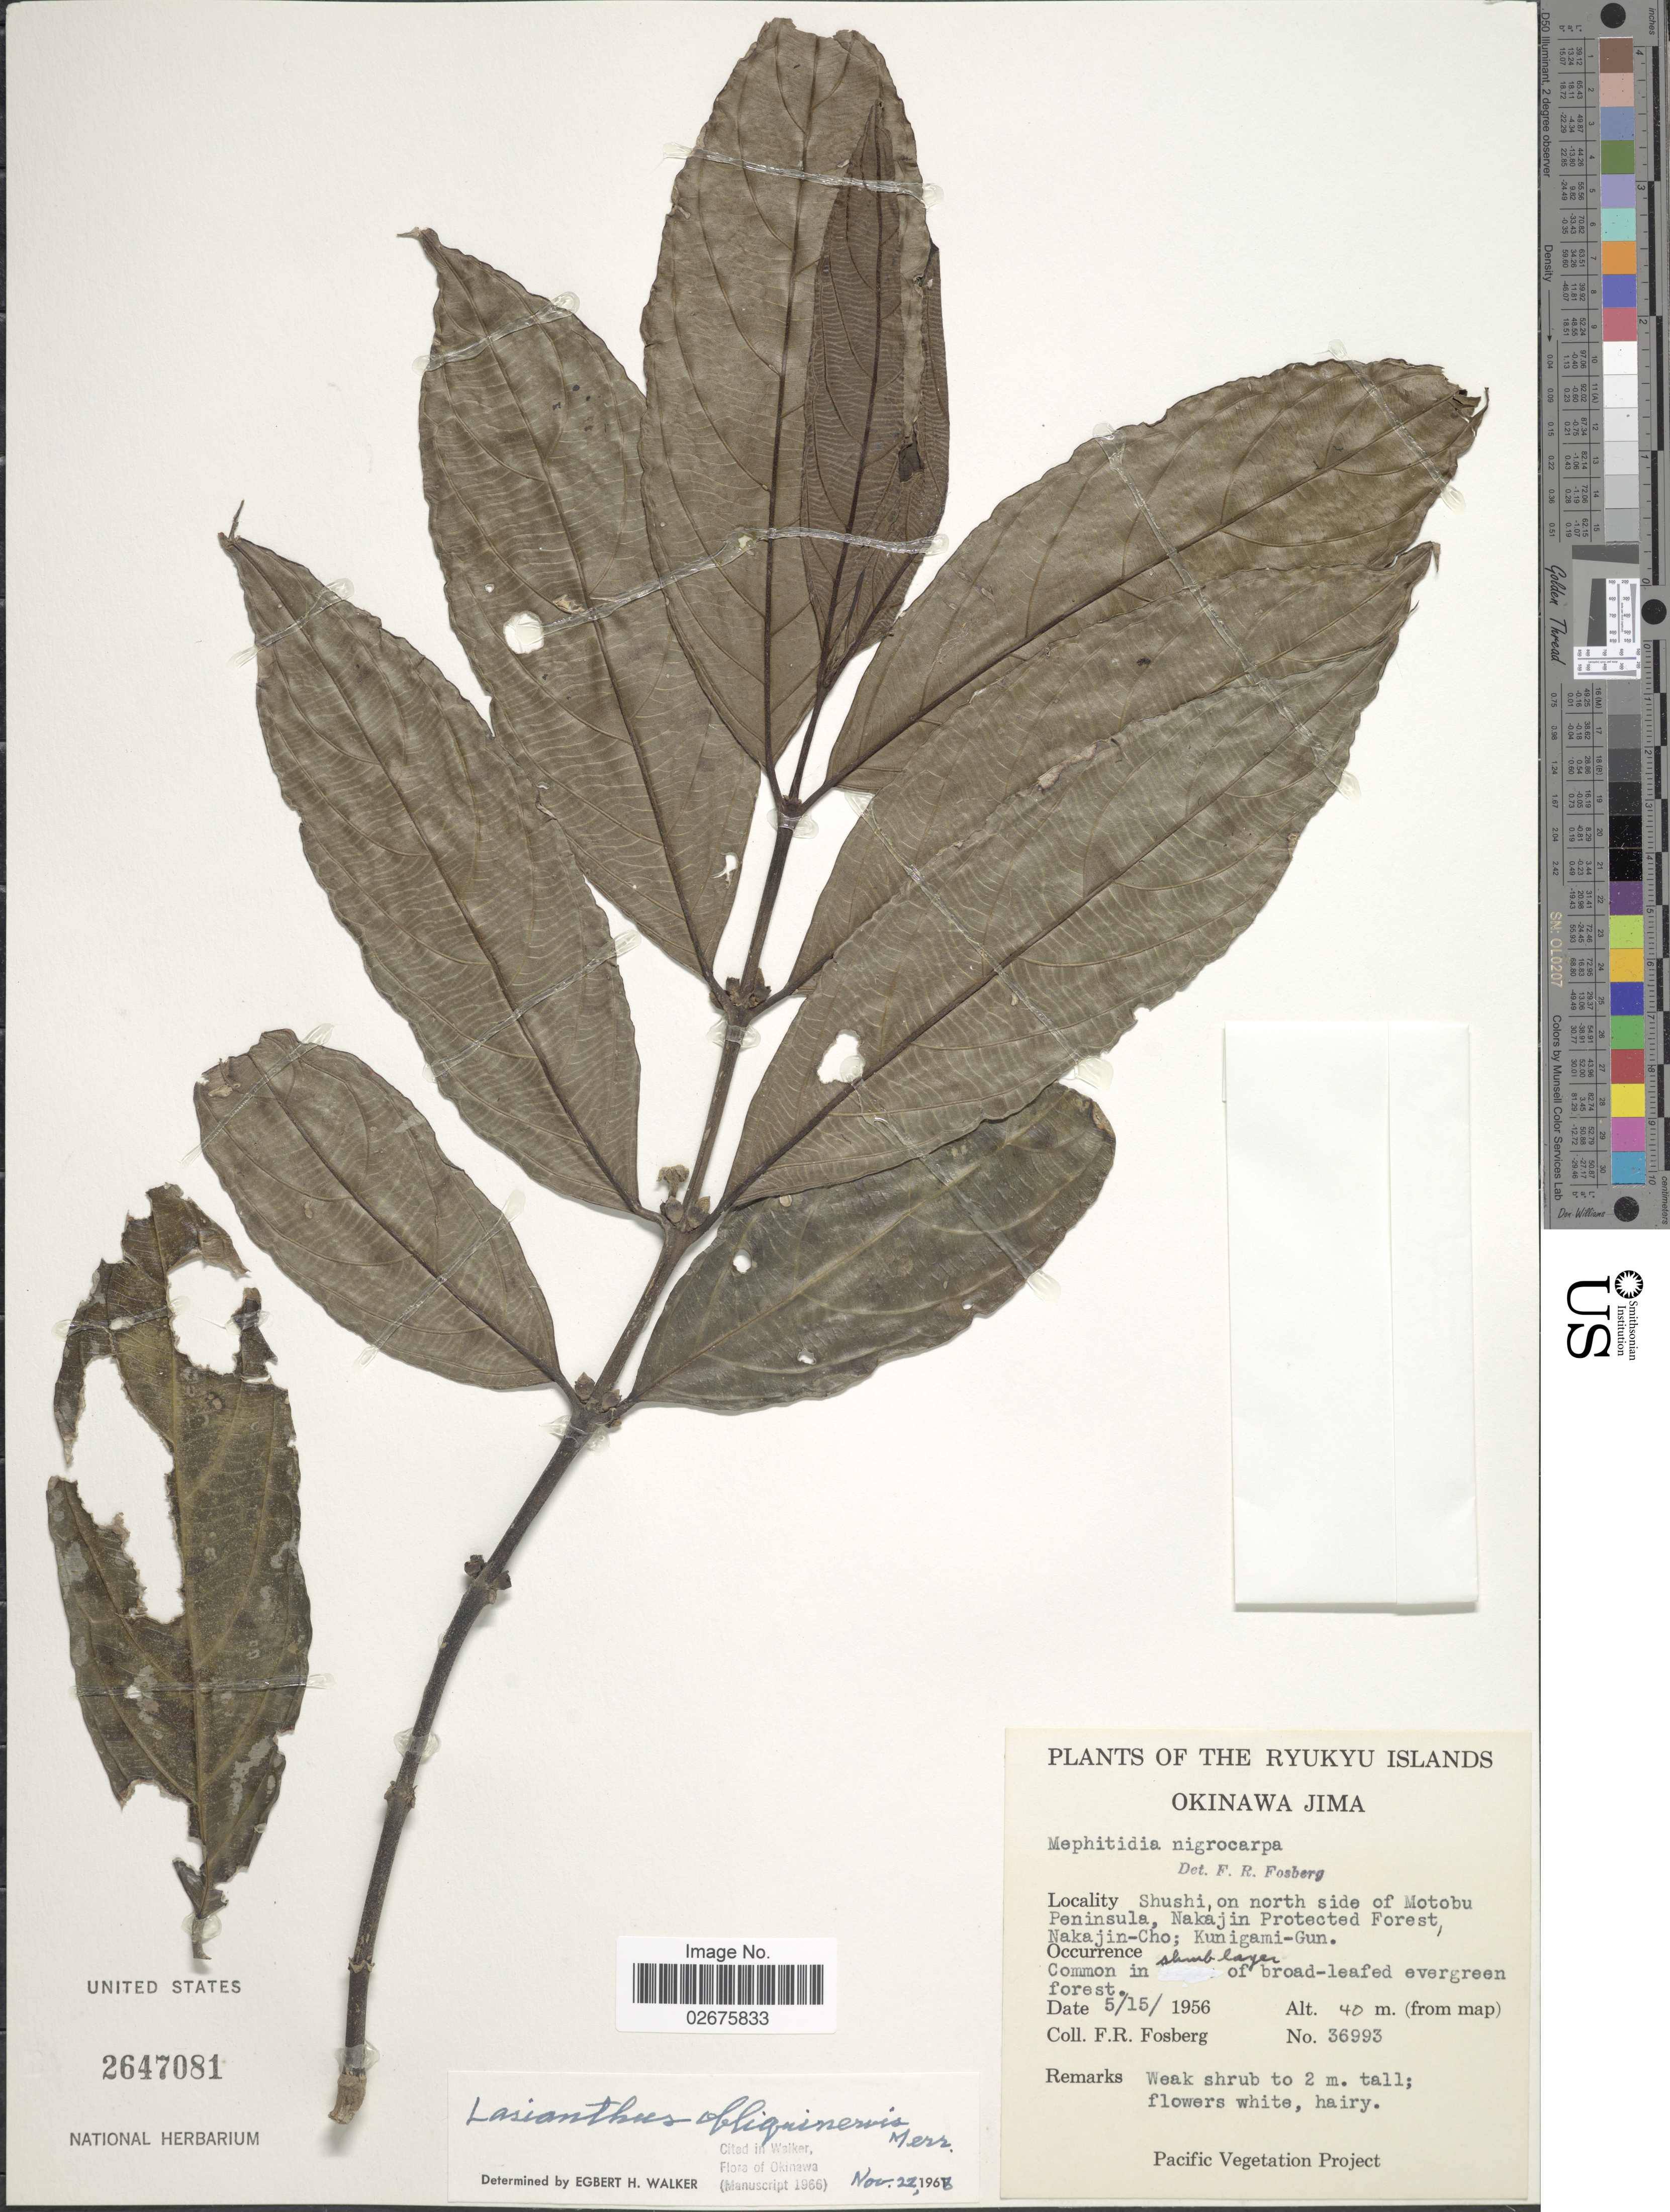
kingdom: Plantae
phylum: Tracheophyta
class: Magnoliopsida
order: Gentianales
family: Rubiaceae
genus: Lasianthus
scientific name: Lasianthus verticillatus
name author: (Lour.) Merr.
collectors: F. R. Fosberg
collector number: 36993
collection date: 1956-05-15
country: Japan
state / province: Okinawa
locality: The Ryukyu Islands, Okinawa Jima, Shushi, on north side of Motobu Peninsula, Nakajin Protected Forest, Nakajin-ho; Kunigami-Gun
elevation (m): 40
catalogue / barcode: US 2647081